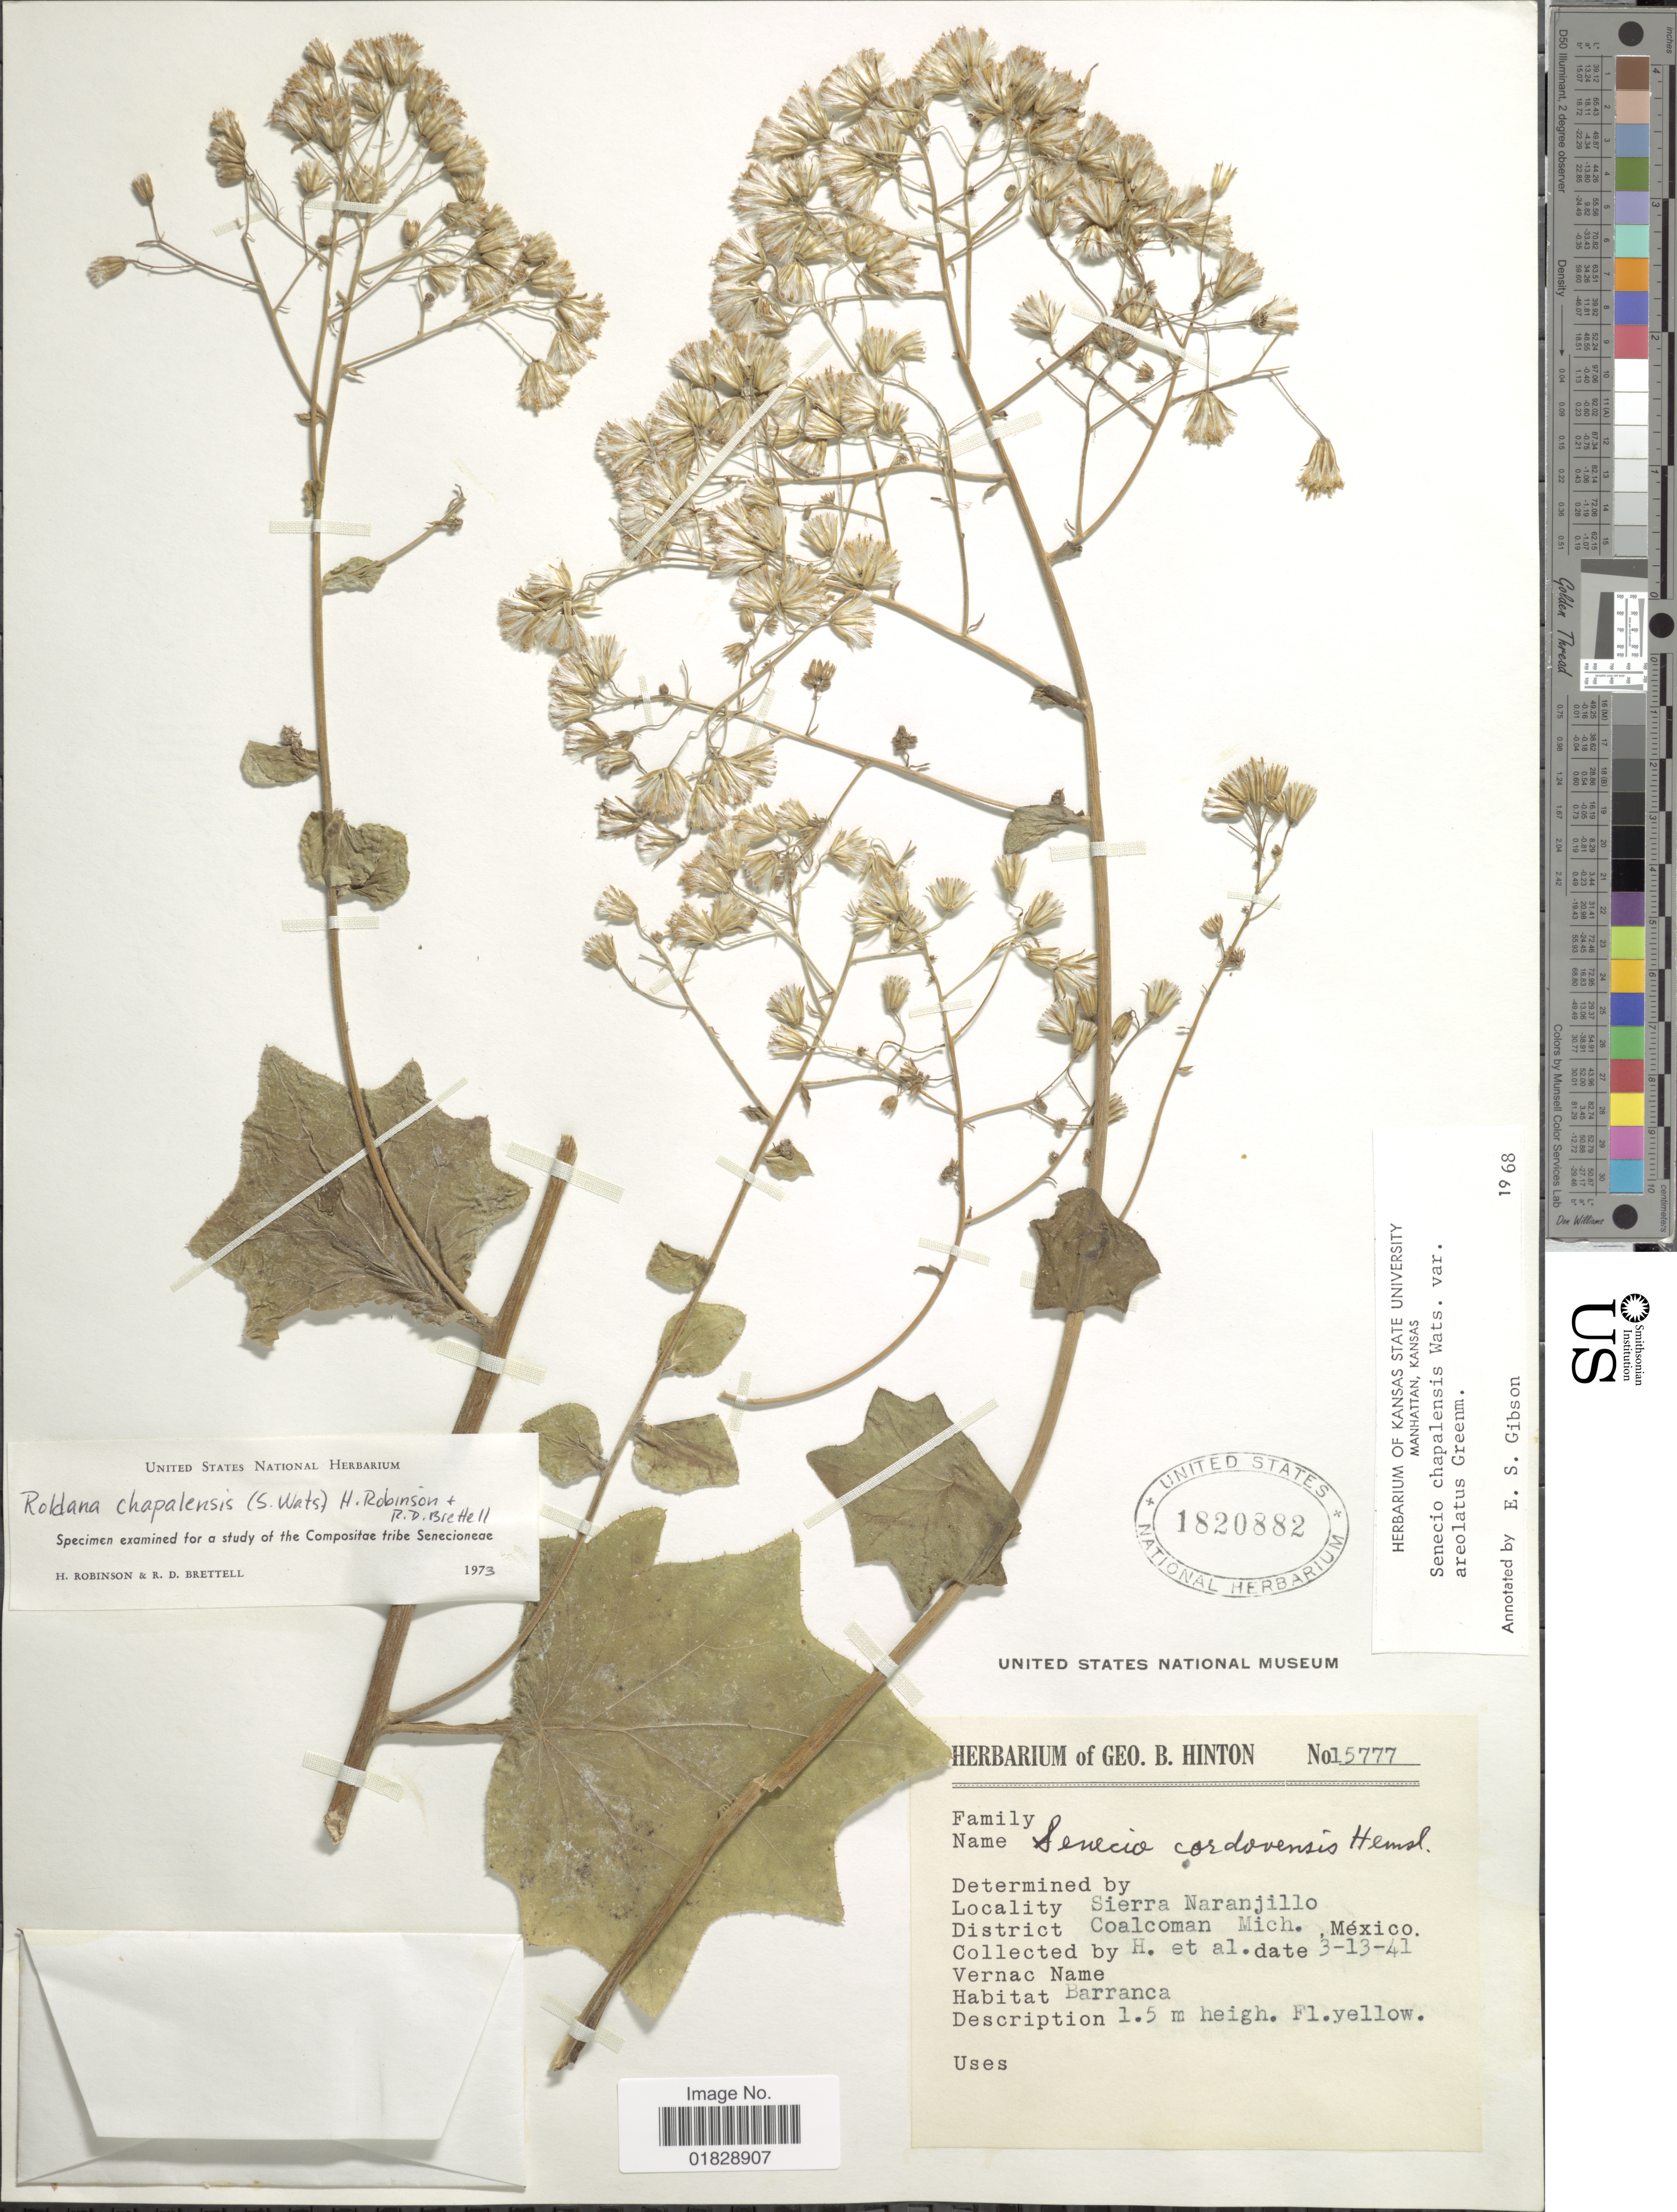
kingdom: Plantae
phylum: Tracheophyta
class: Magnoliopsida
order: Asterales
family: Asteraceae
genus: Roldana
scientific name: Roldana chapalensis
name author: (S. Watson) H. Rob. & Brettell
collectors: G. B. Hinton & et al.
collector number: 15777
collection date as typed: Transcribed d/m/y: 13/3/41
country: Mexico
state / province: Michoacán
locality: Sierra Naranjillo. District Coalcoman Mich., México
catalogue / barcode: US 1820882